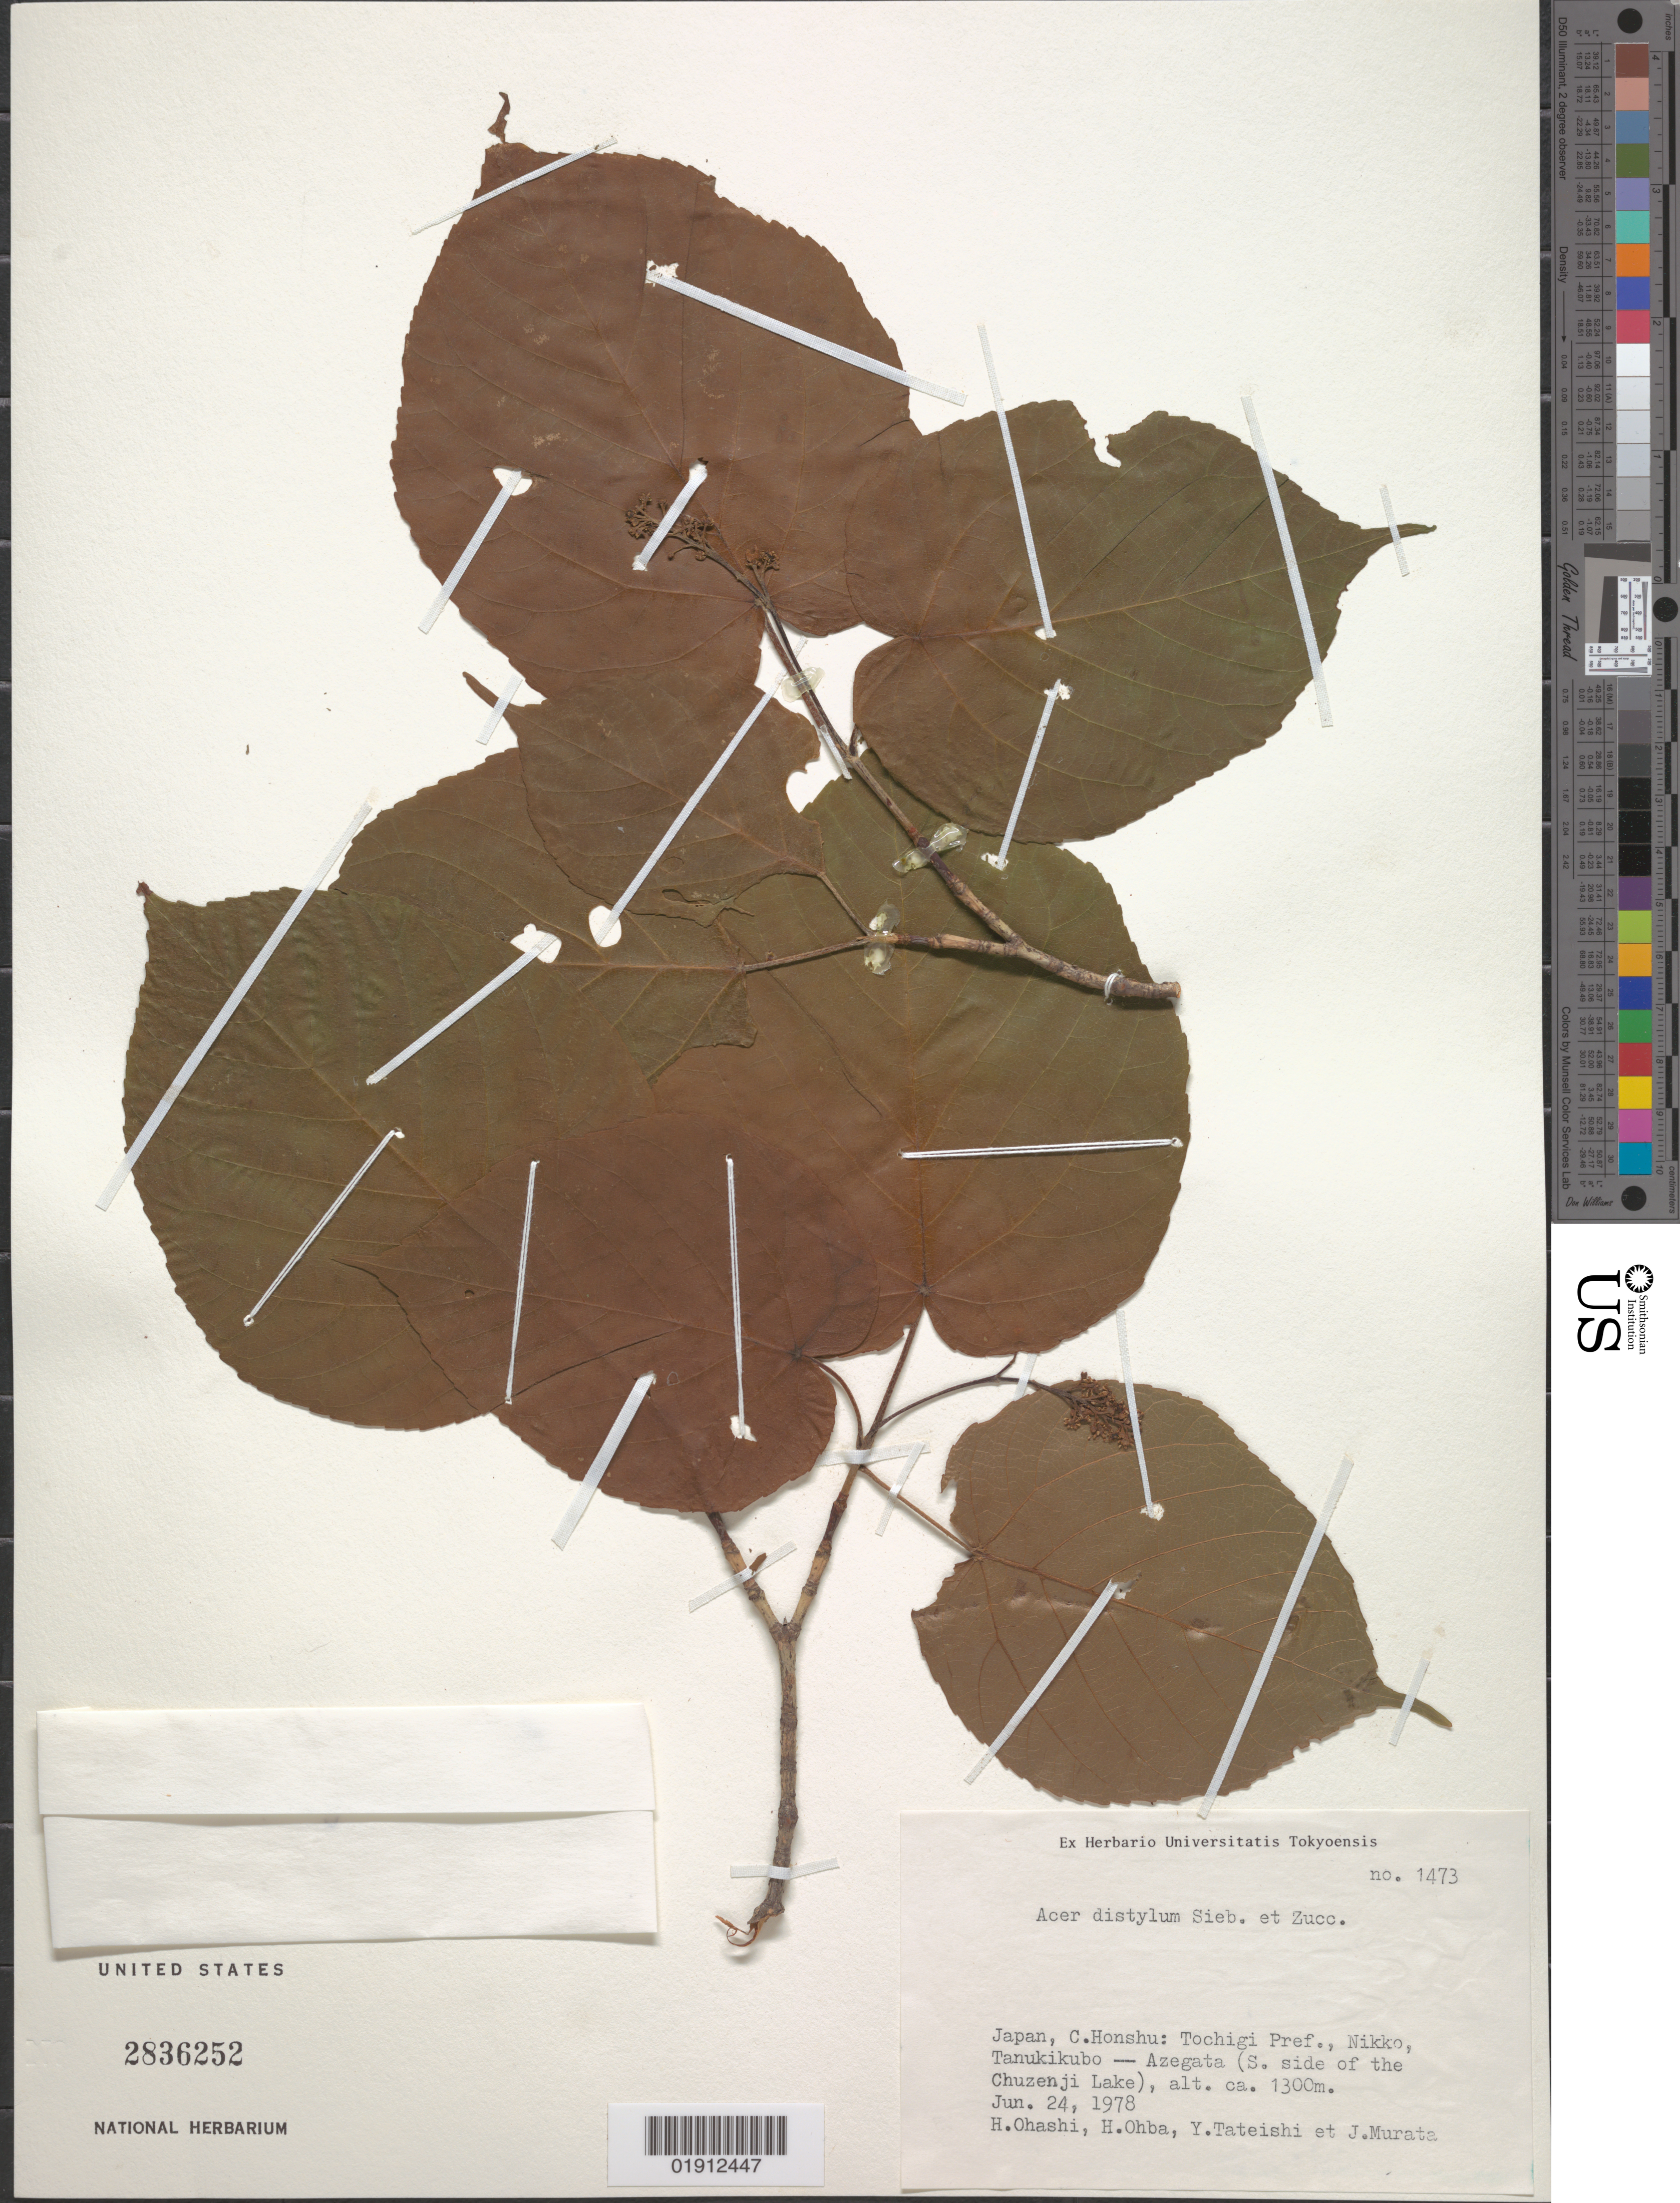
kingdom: Plantae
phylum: Tracheophyta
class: Magnoliopsida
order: Sapindales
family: Sapindaceae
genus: Acer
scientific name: Acer distylum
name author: Siebold & Zucc.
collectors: H. Ohashi, H. Ohba, Y. Tateishi & J. Murata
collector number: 1473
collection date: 1978-06-24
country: Japan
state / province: Totigi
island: Honshu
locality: Nikko, Tanukikubo - Azegata (S. side of the Chuzenji Lake)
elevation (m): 1300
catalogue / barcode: US 2836252